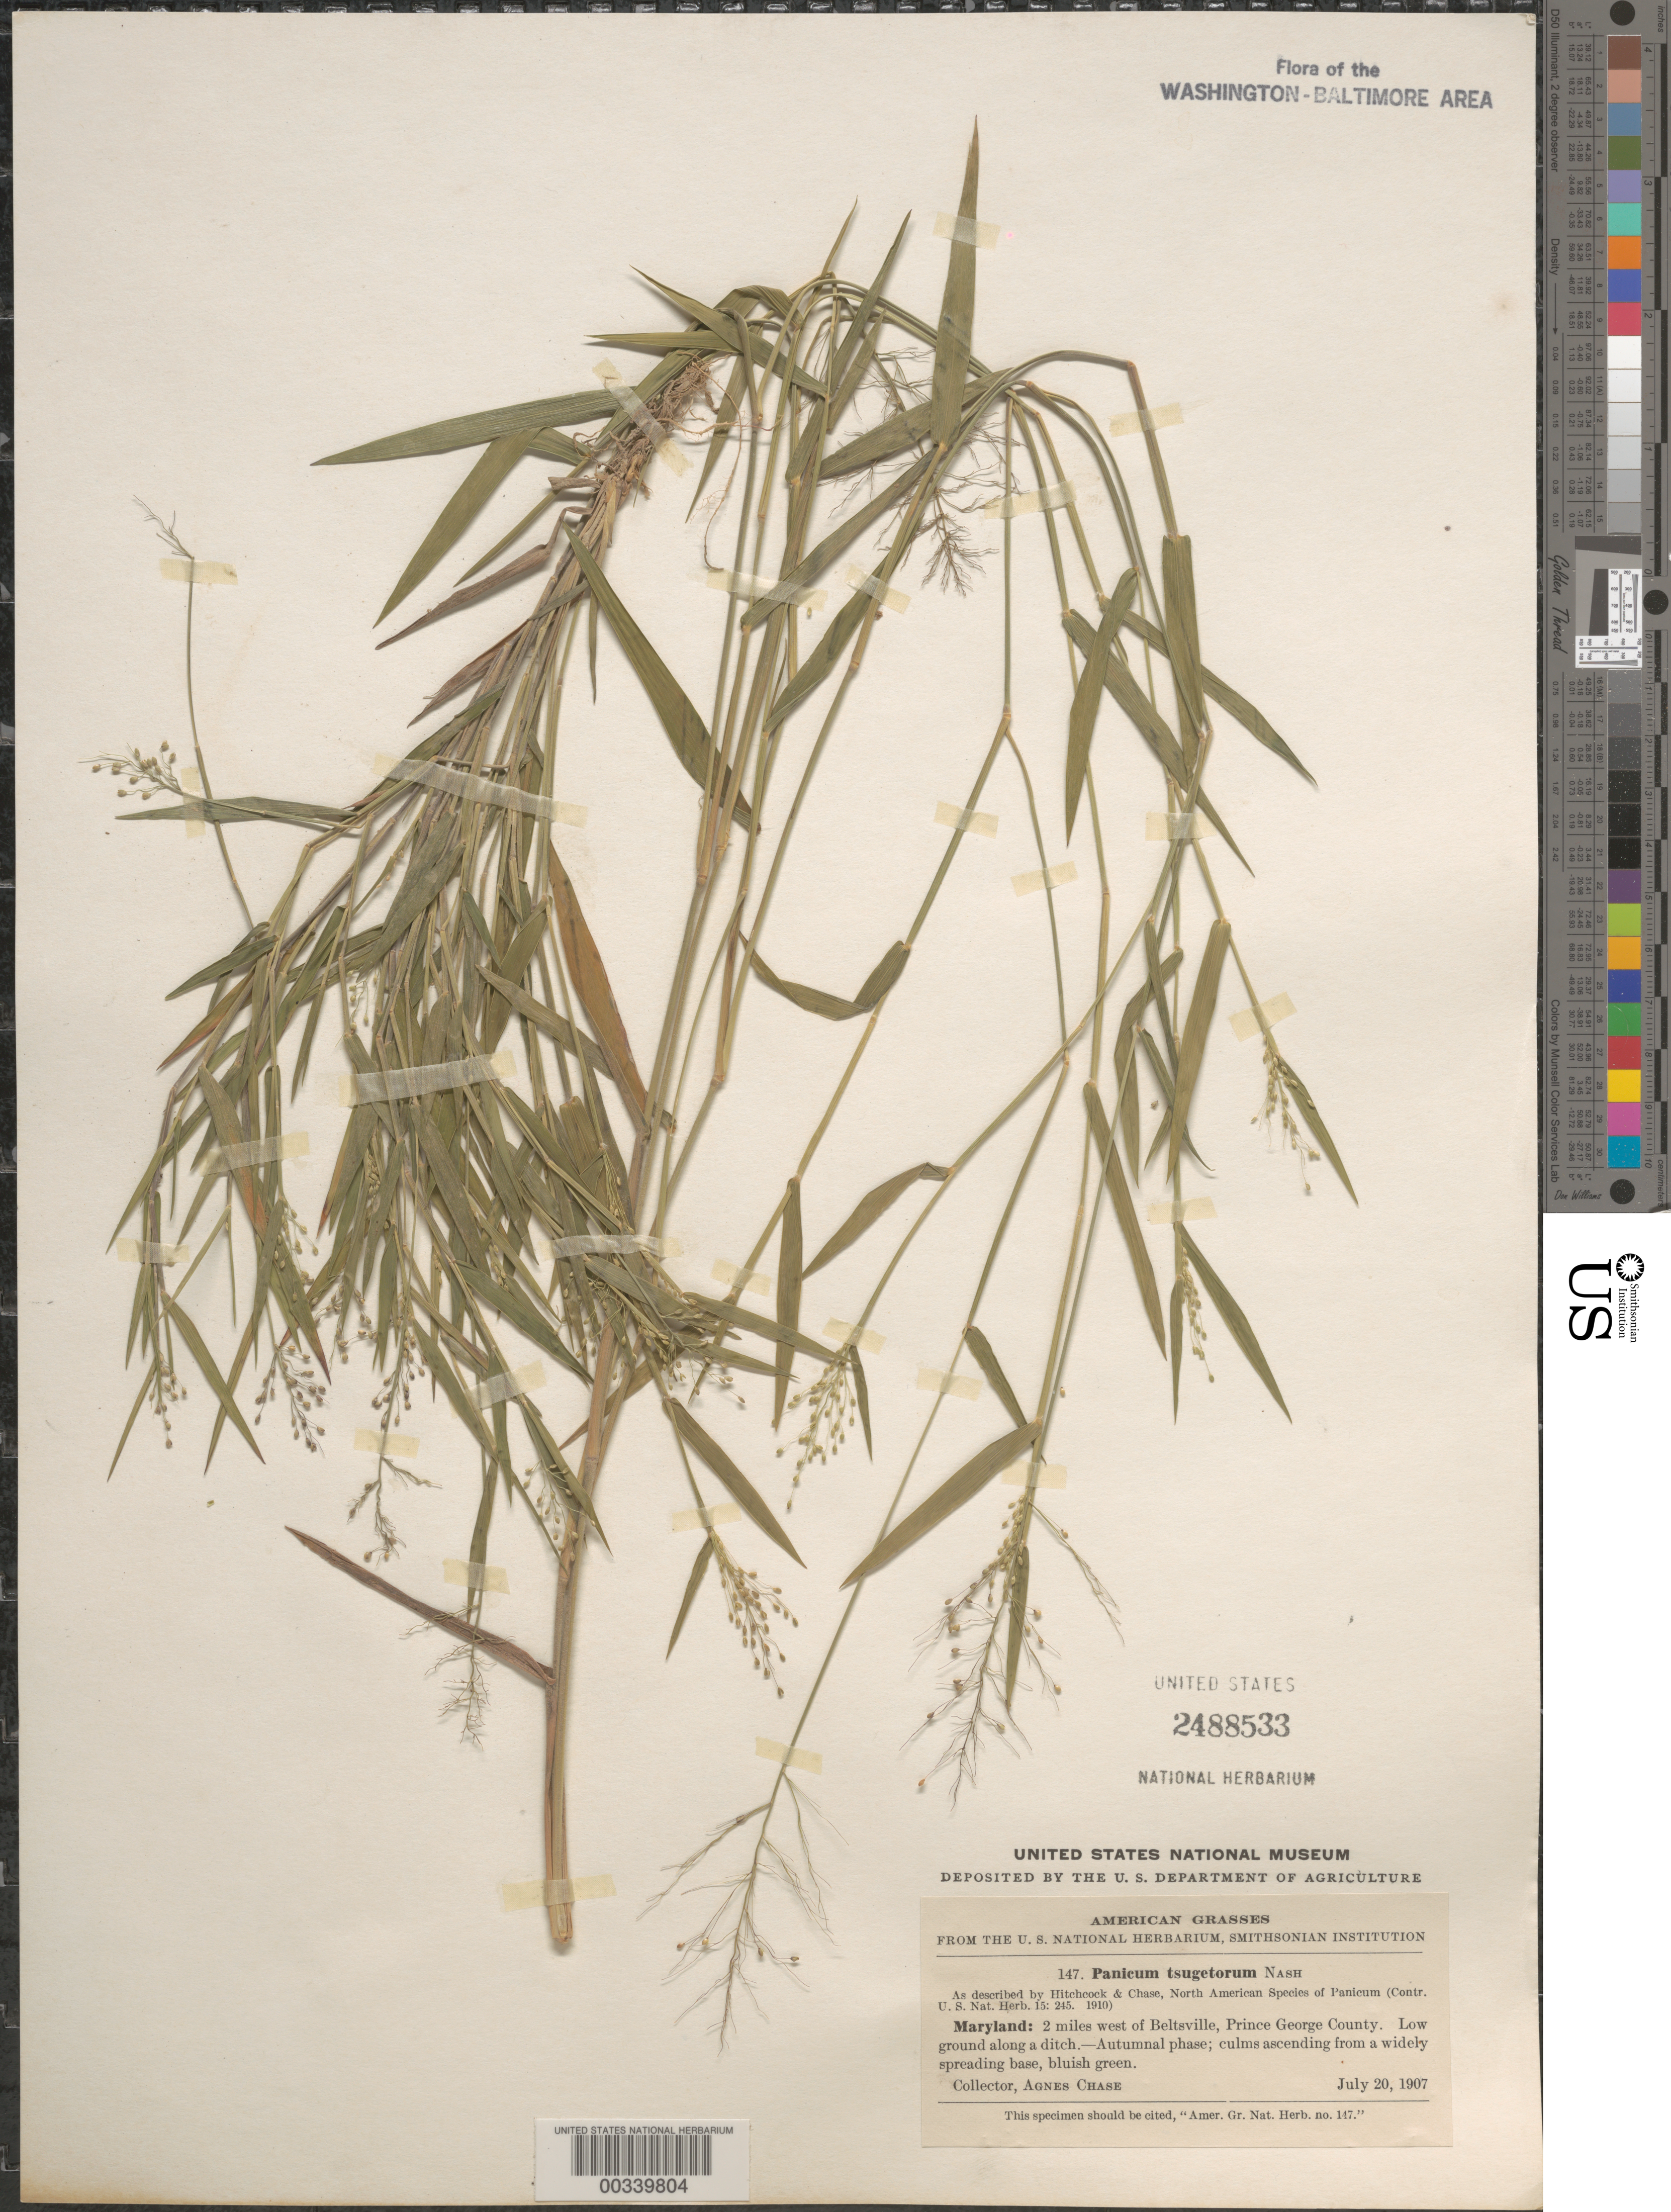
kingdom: Plantae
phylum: Tracheophyta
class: Liliopsida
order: Poales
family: Poaceae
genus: Dichanthelium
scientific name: Dichanthelium sabulorum var. patulum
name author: Nash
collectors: A. Chase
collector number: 147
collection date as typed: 20 Jul 1907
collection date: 1907-07-20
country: United States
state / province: Maryland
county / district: Prince George's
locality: W of Beltsville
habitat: Low ground along ditch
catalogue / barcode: US 2488533